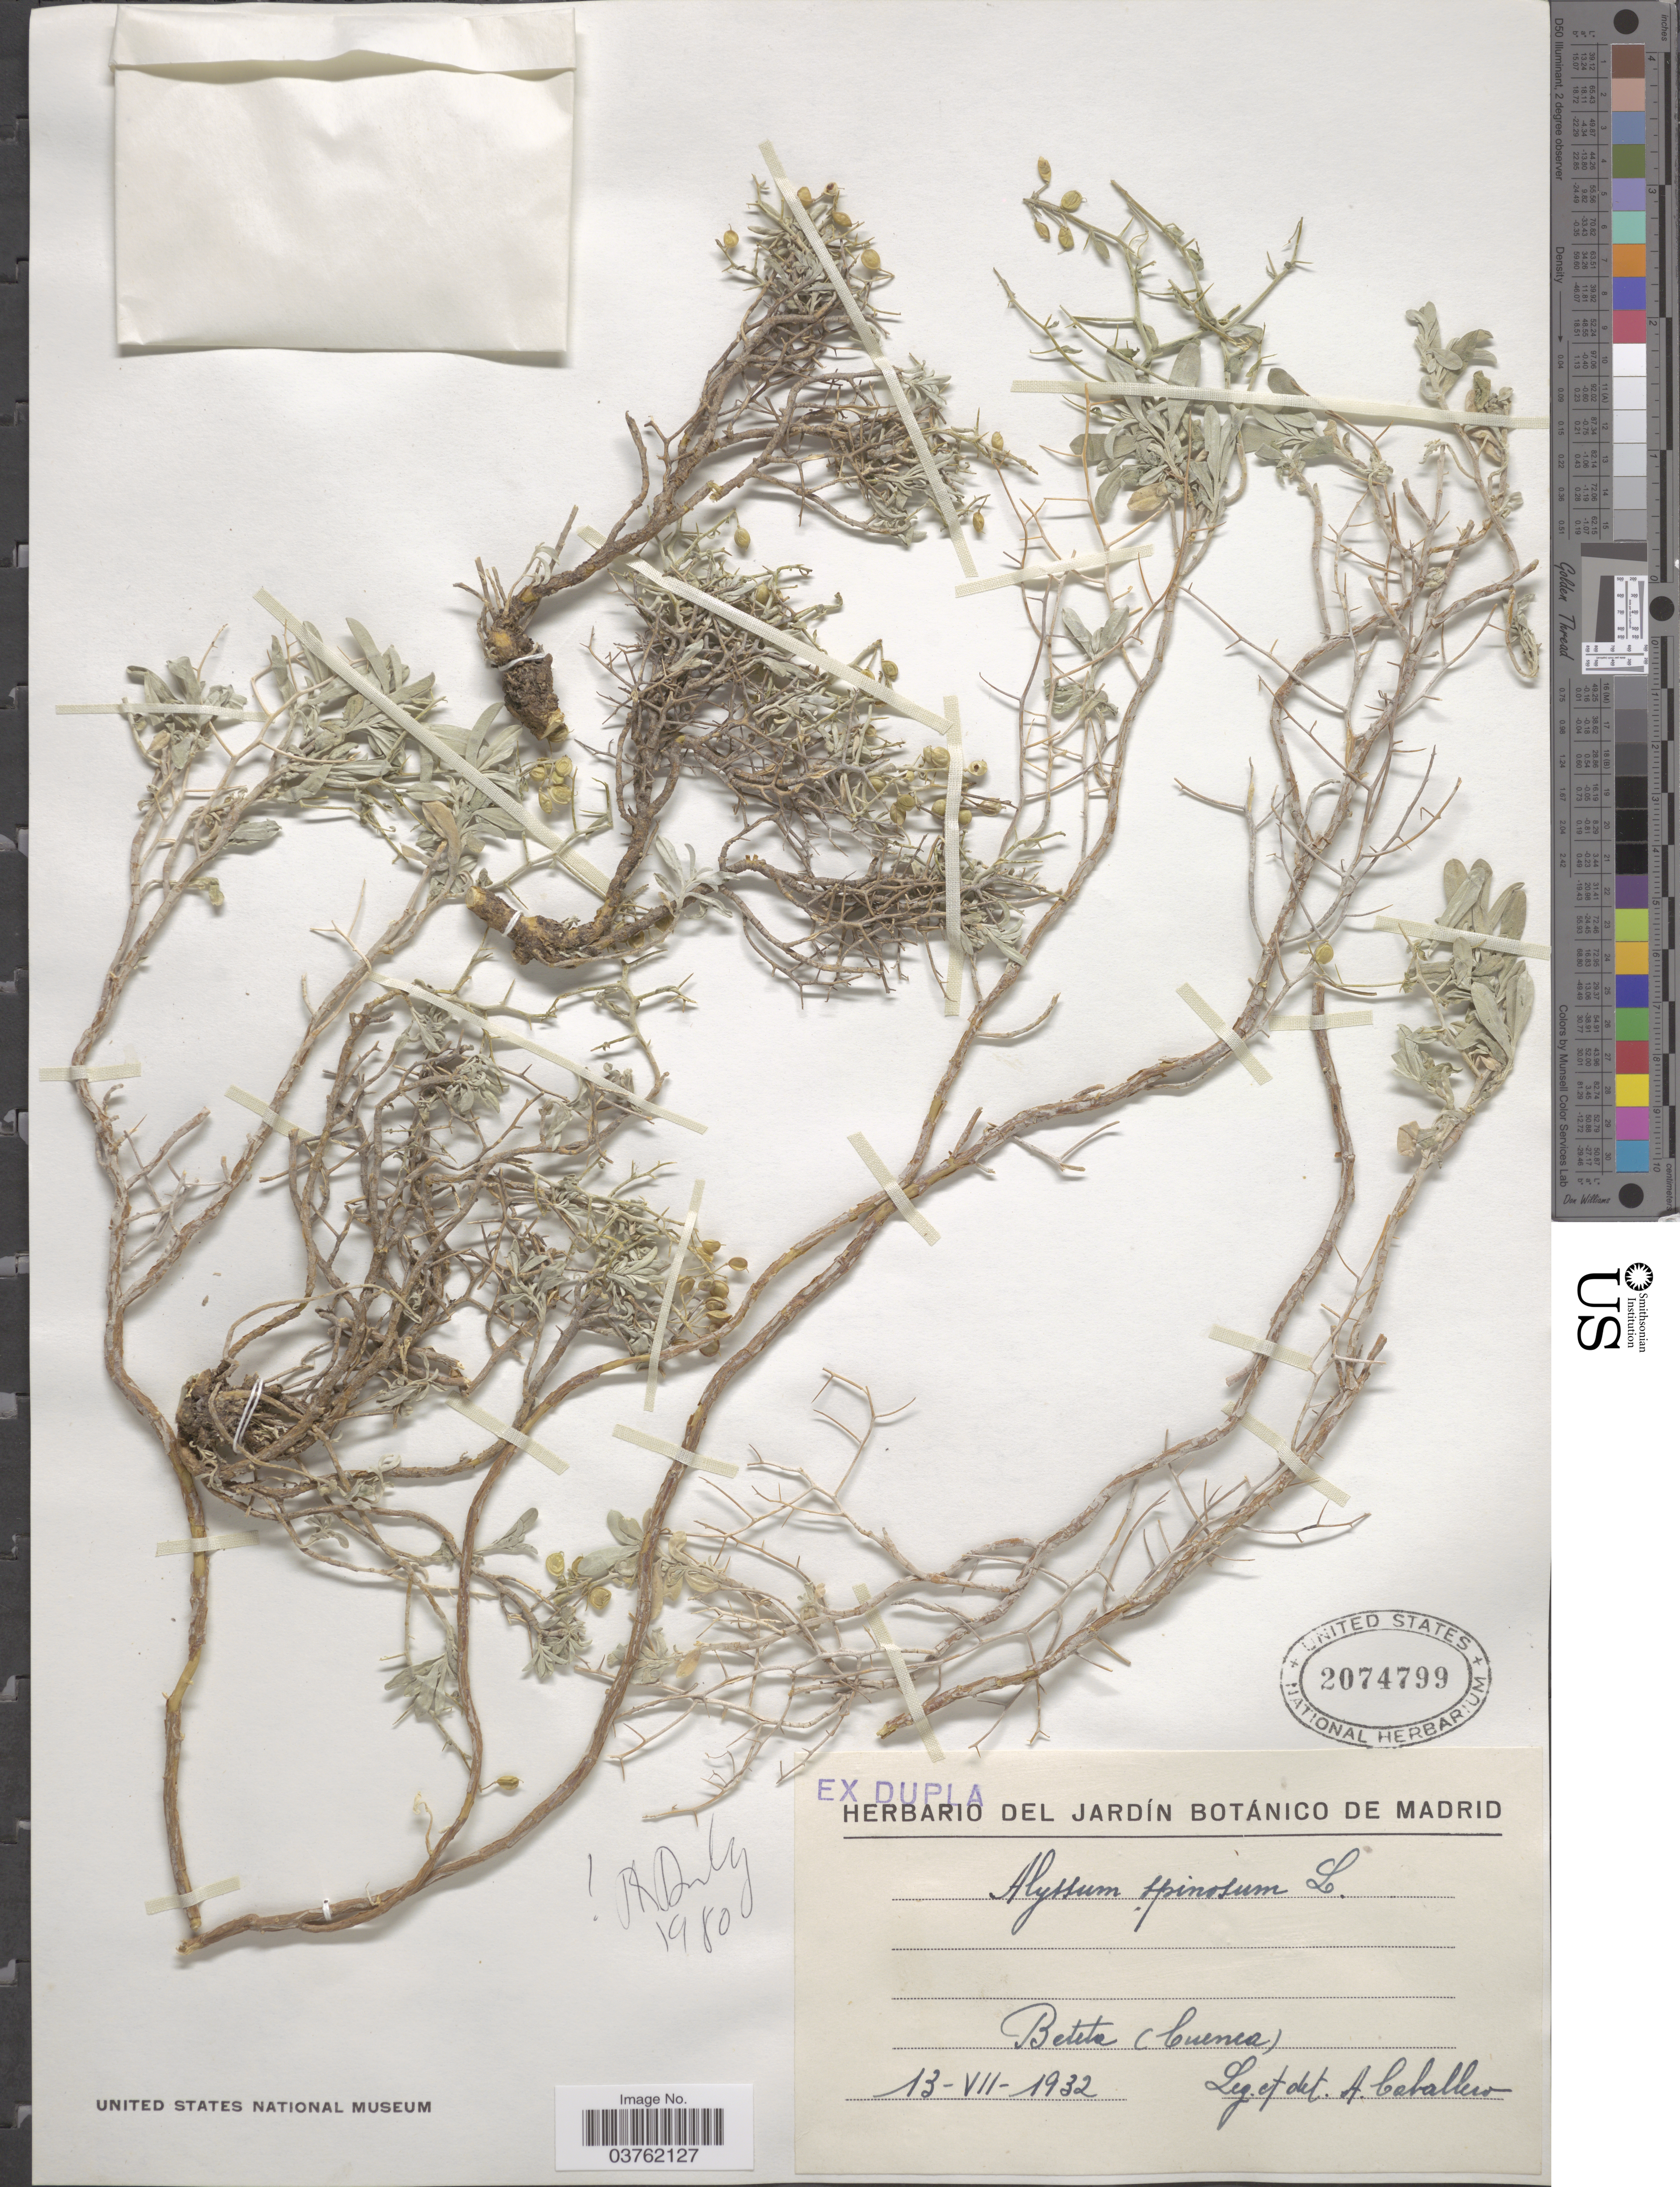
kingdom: Plantae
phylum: Tracheophyta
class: Magnoliopsida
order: Brassicales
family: Brassicaceae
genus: Alyssum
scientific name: Alyssum spinosum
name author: L.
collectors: A. Caballero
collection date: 1932-07-13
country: Spain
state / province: Madrid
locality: Beteta (Cuenca).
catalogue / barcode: US 2074799